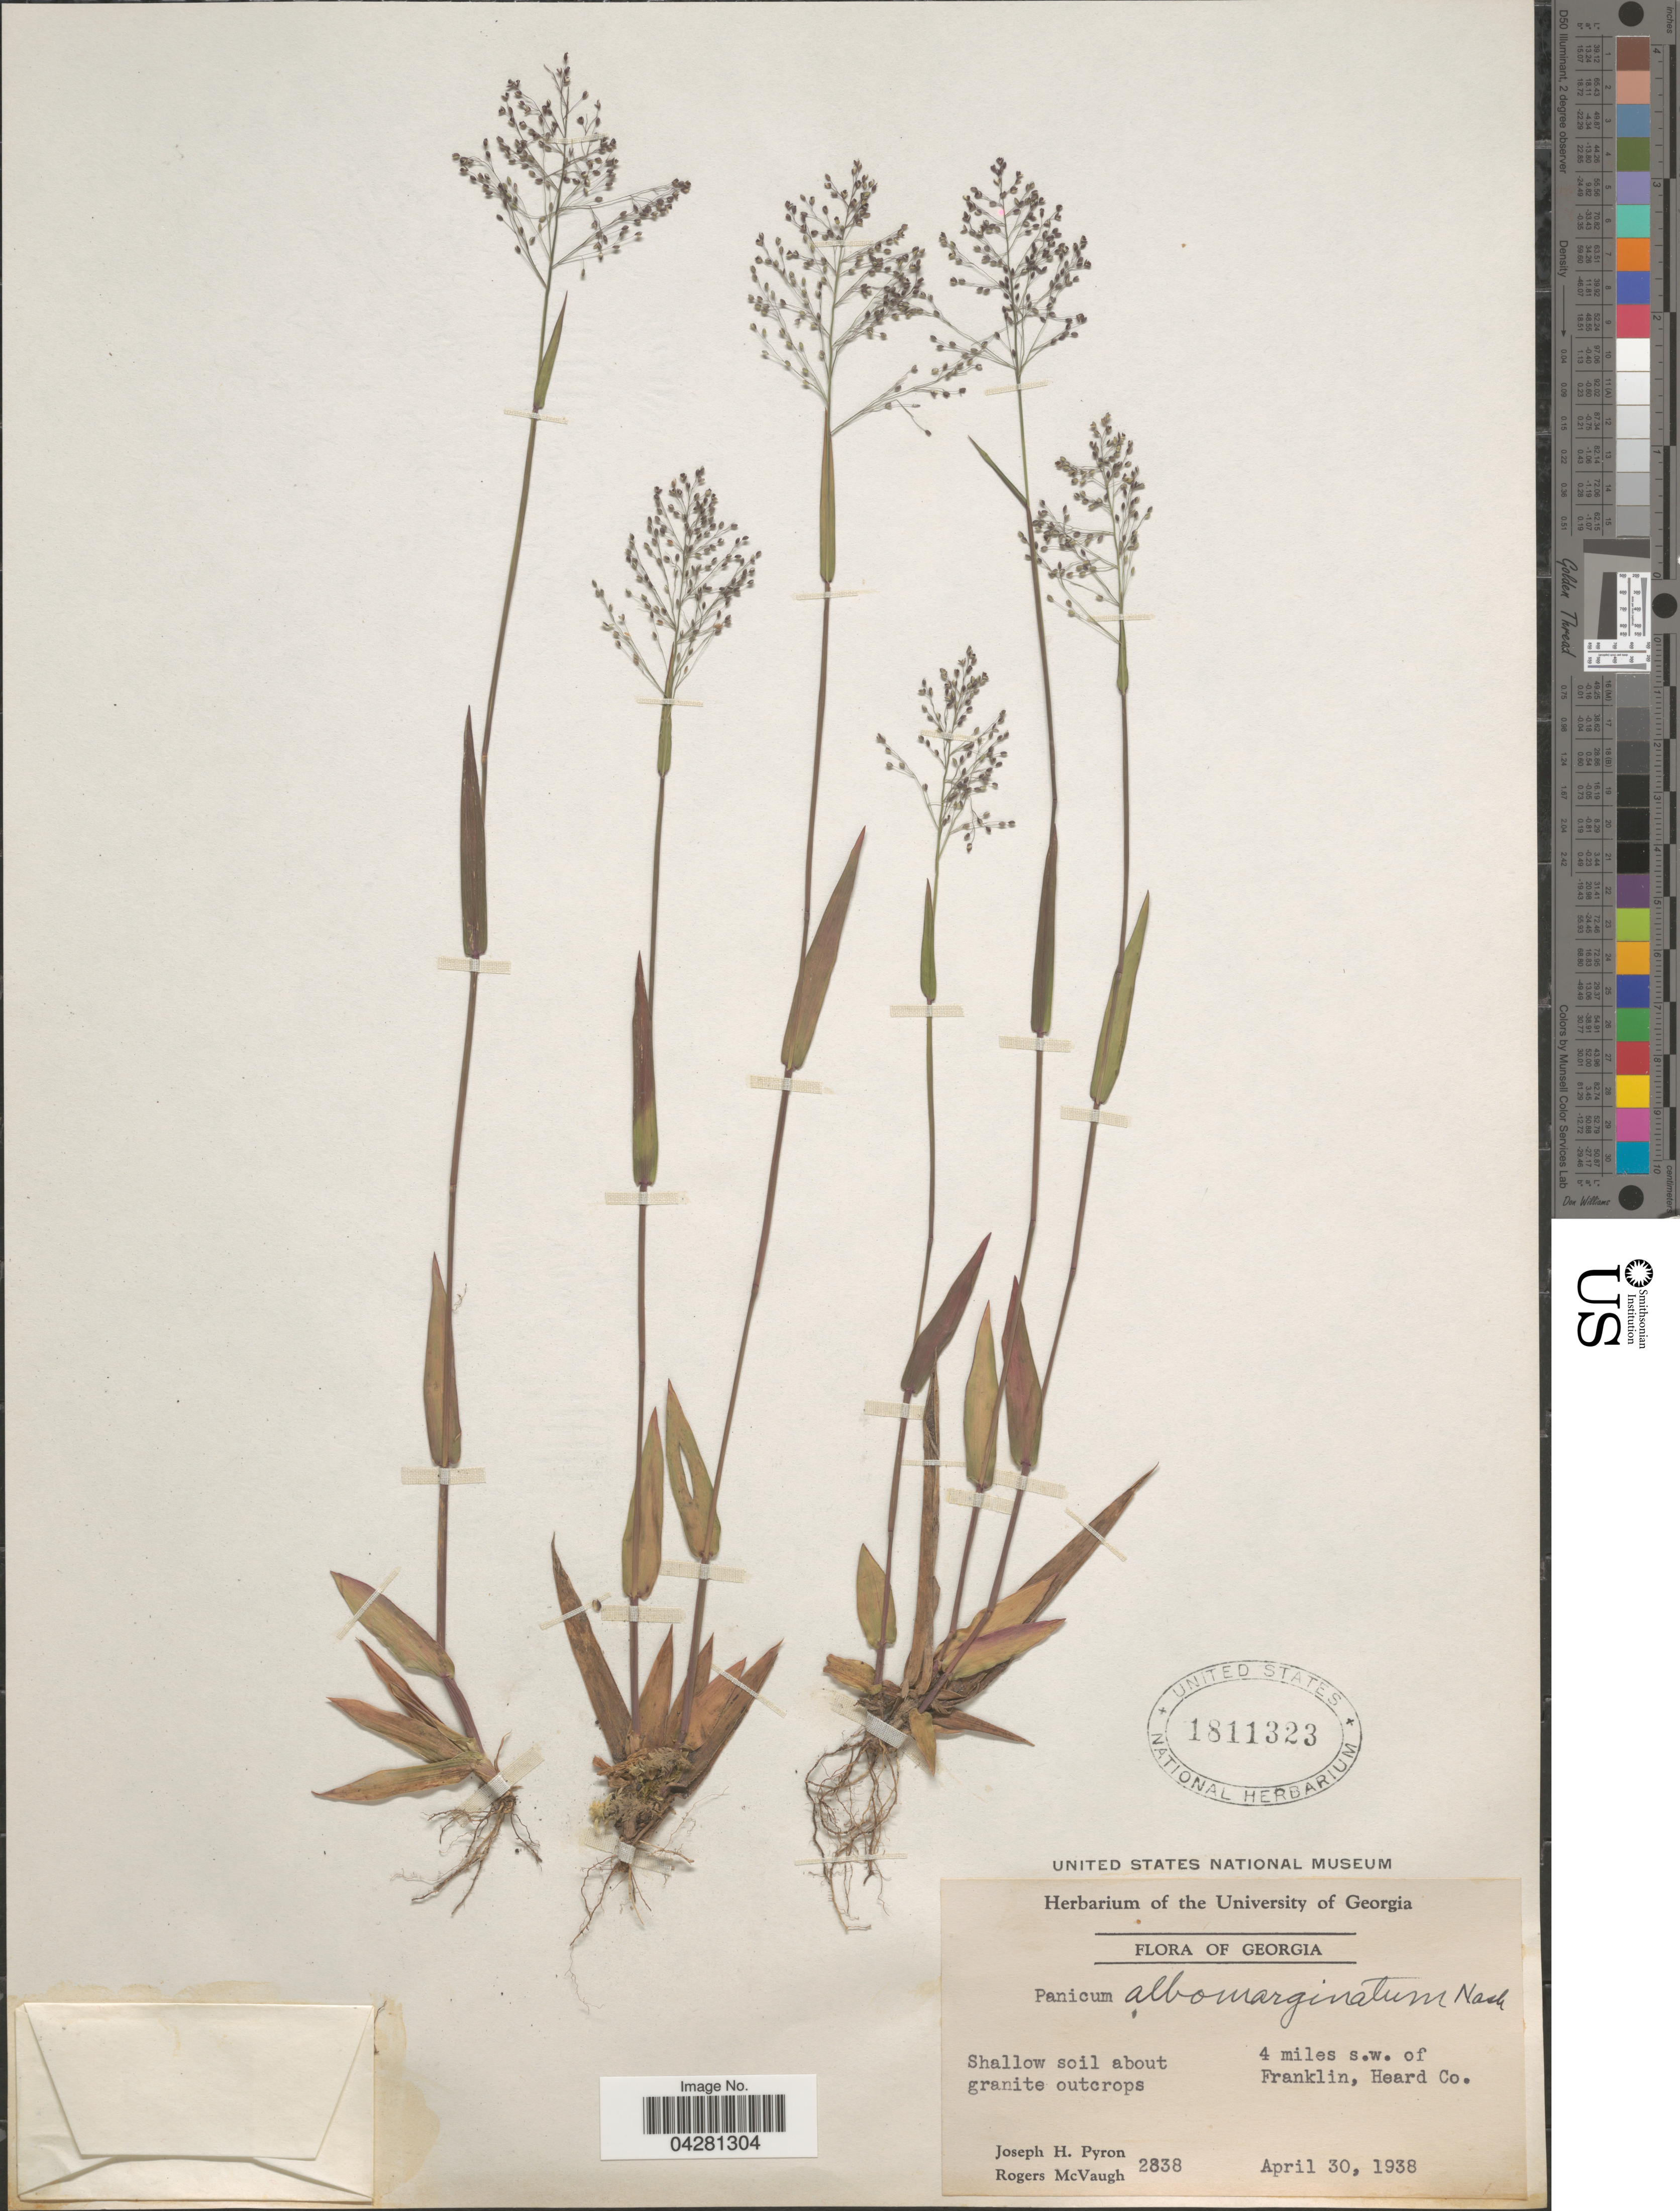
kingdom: Plantae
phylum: Tracheophyta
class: Liliopsida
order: Poales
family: Poaceae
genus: Dichanthelium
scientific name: Dichanthelium dichotomum var. unciphyllum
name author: (Trin.) Davidse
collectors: J. H. Pyron & R. McVaugh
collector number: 2838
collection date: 1938-04-30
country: United States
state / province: Georgia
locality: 4 miles s.w. of Franklin, Heard Co.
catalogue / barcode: US 1811323